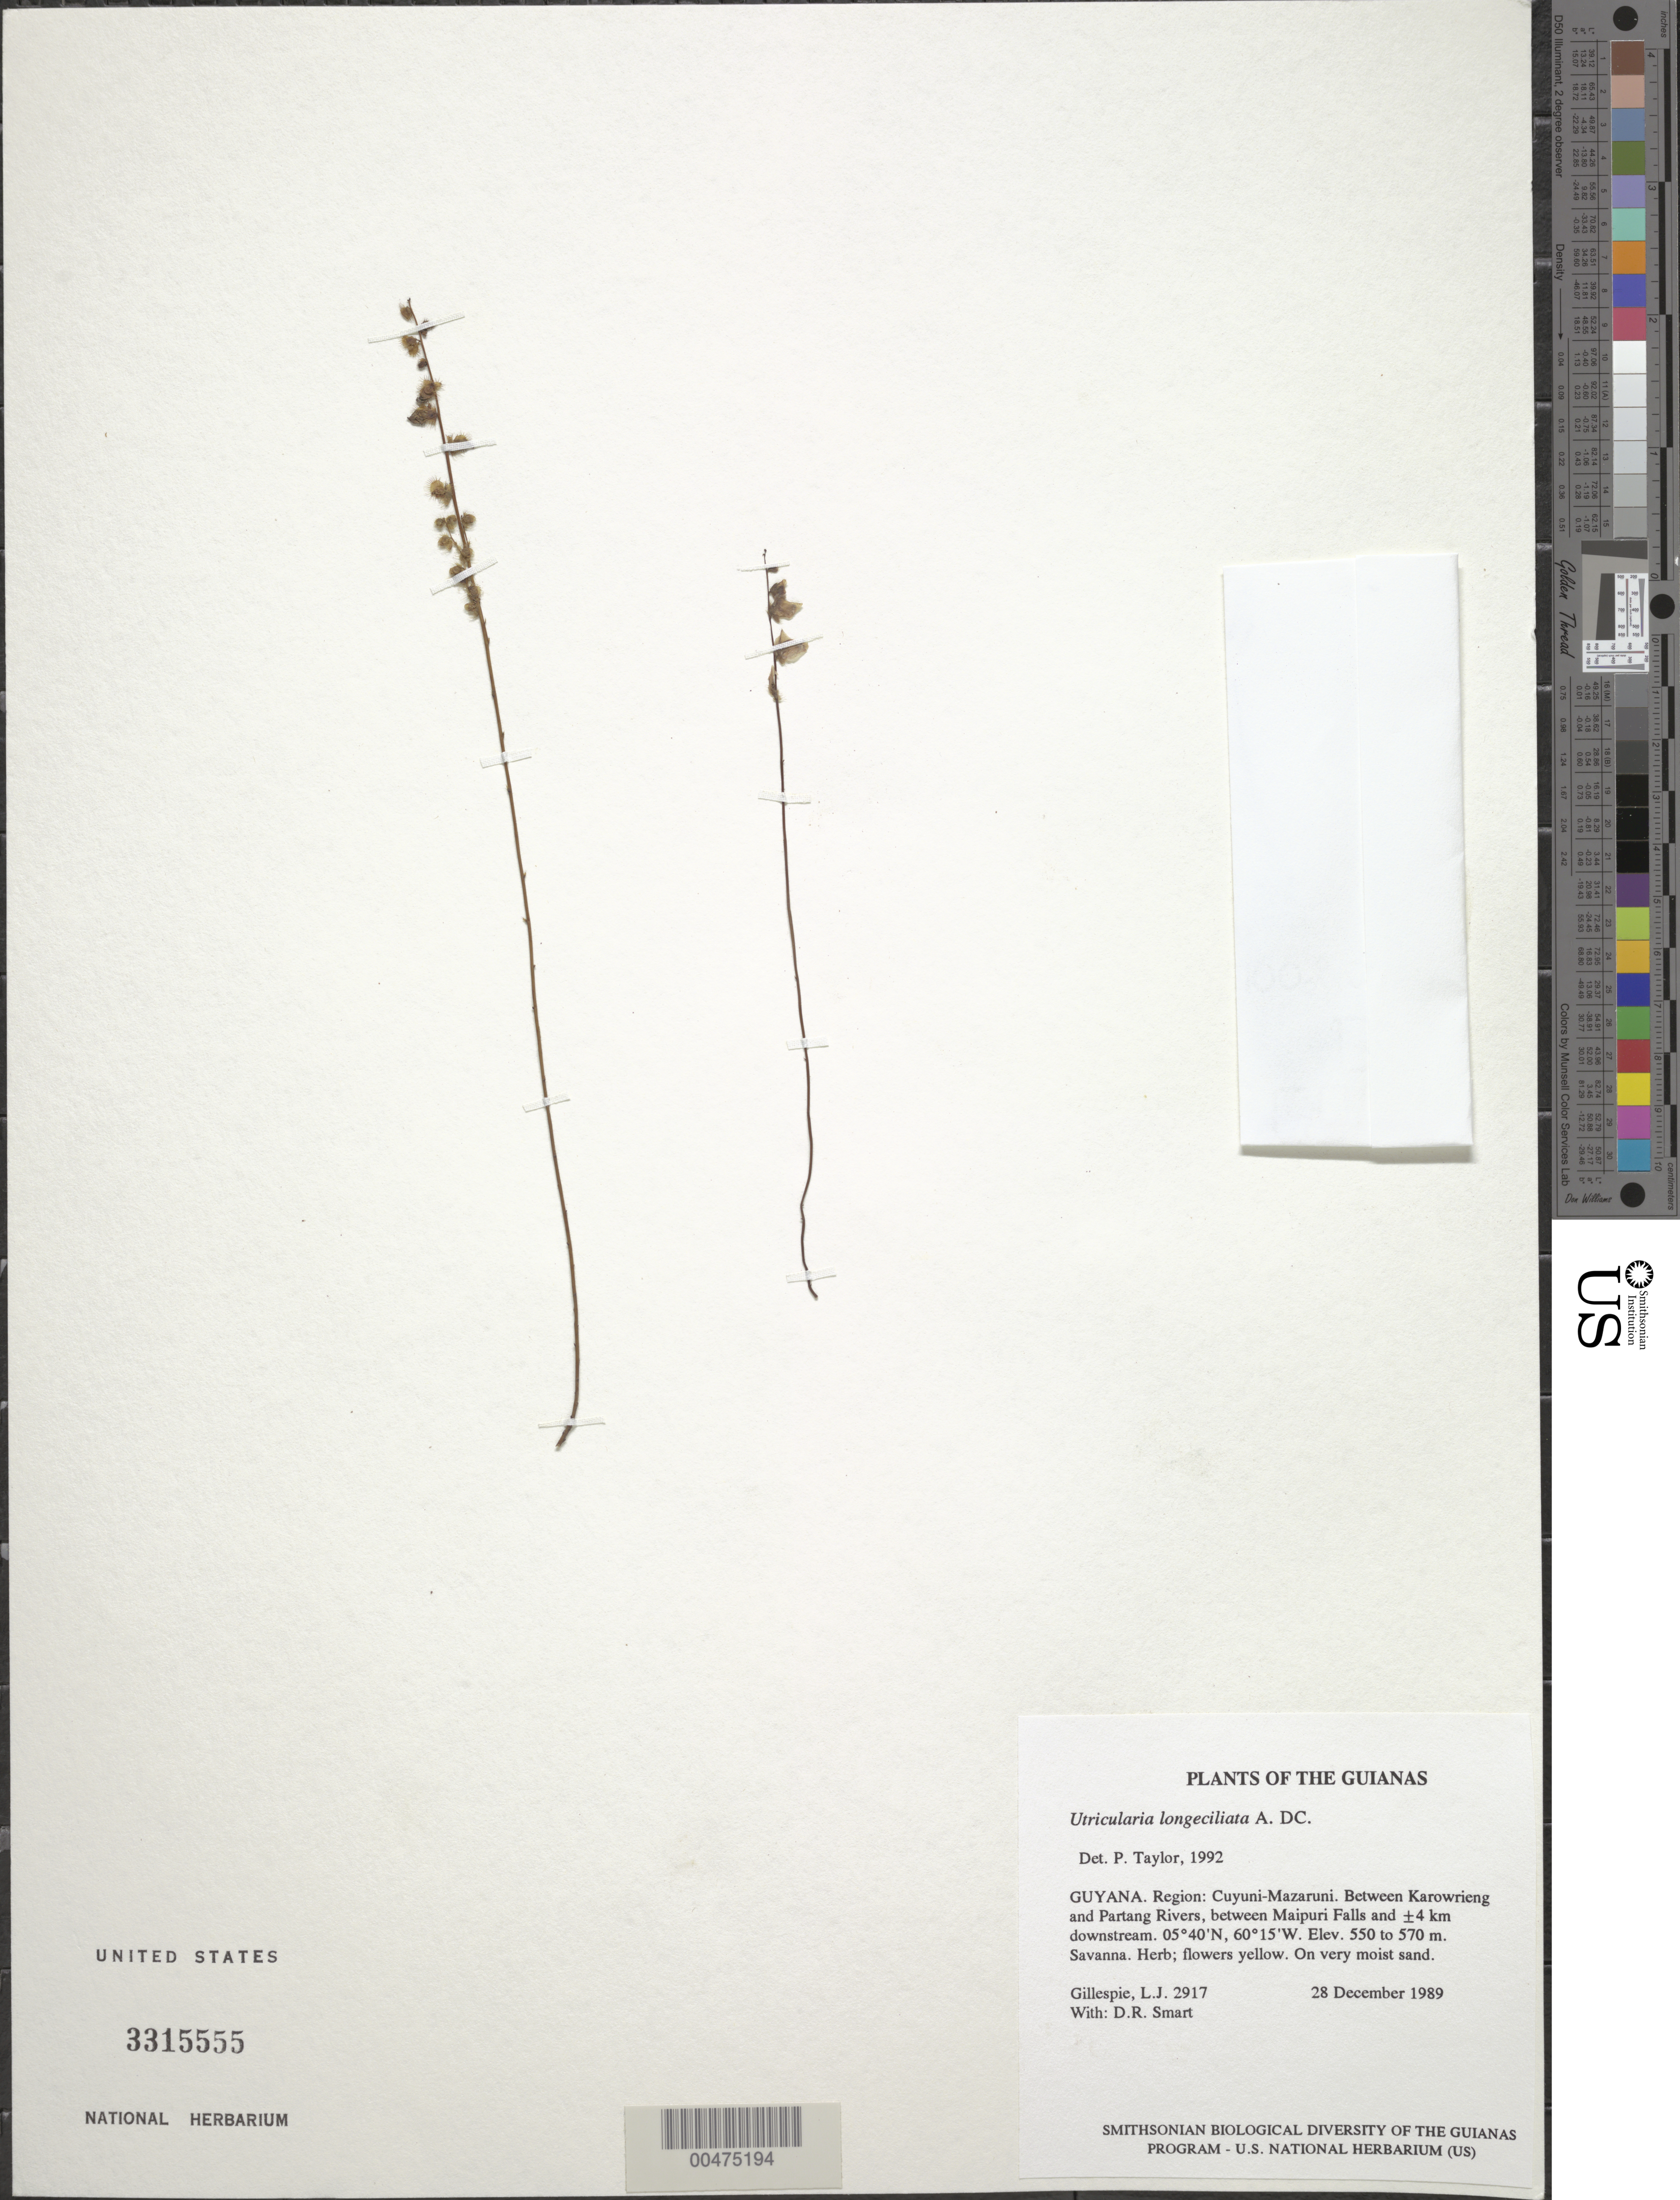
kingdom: Plantae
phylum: Tracheophyta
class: Magnoliopsida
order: Lamiales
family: Lentibulariaceae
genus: Utricularia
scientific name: Utricularia longeciliata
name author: A. DC.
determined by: Taylor, P.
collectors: L. J. Gillespie & D. R. Smart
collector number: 2917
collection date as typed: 28 December 1989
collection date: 1989-12-28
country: Guyana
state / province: Cuyuni-Mazaruni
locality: Between Karowrieng and Partang Rivers, between Maipuri Falls and ±4 km downstream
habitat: Savanna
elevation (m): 550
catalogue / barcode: US 3315555